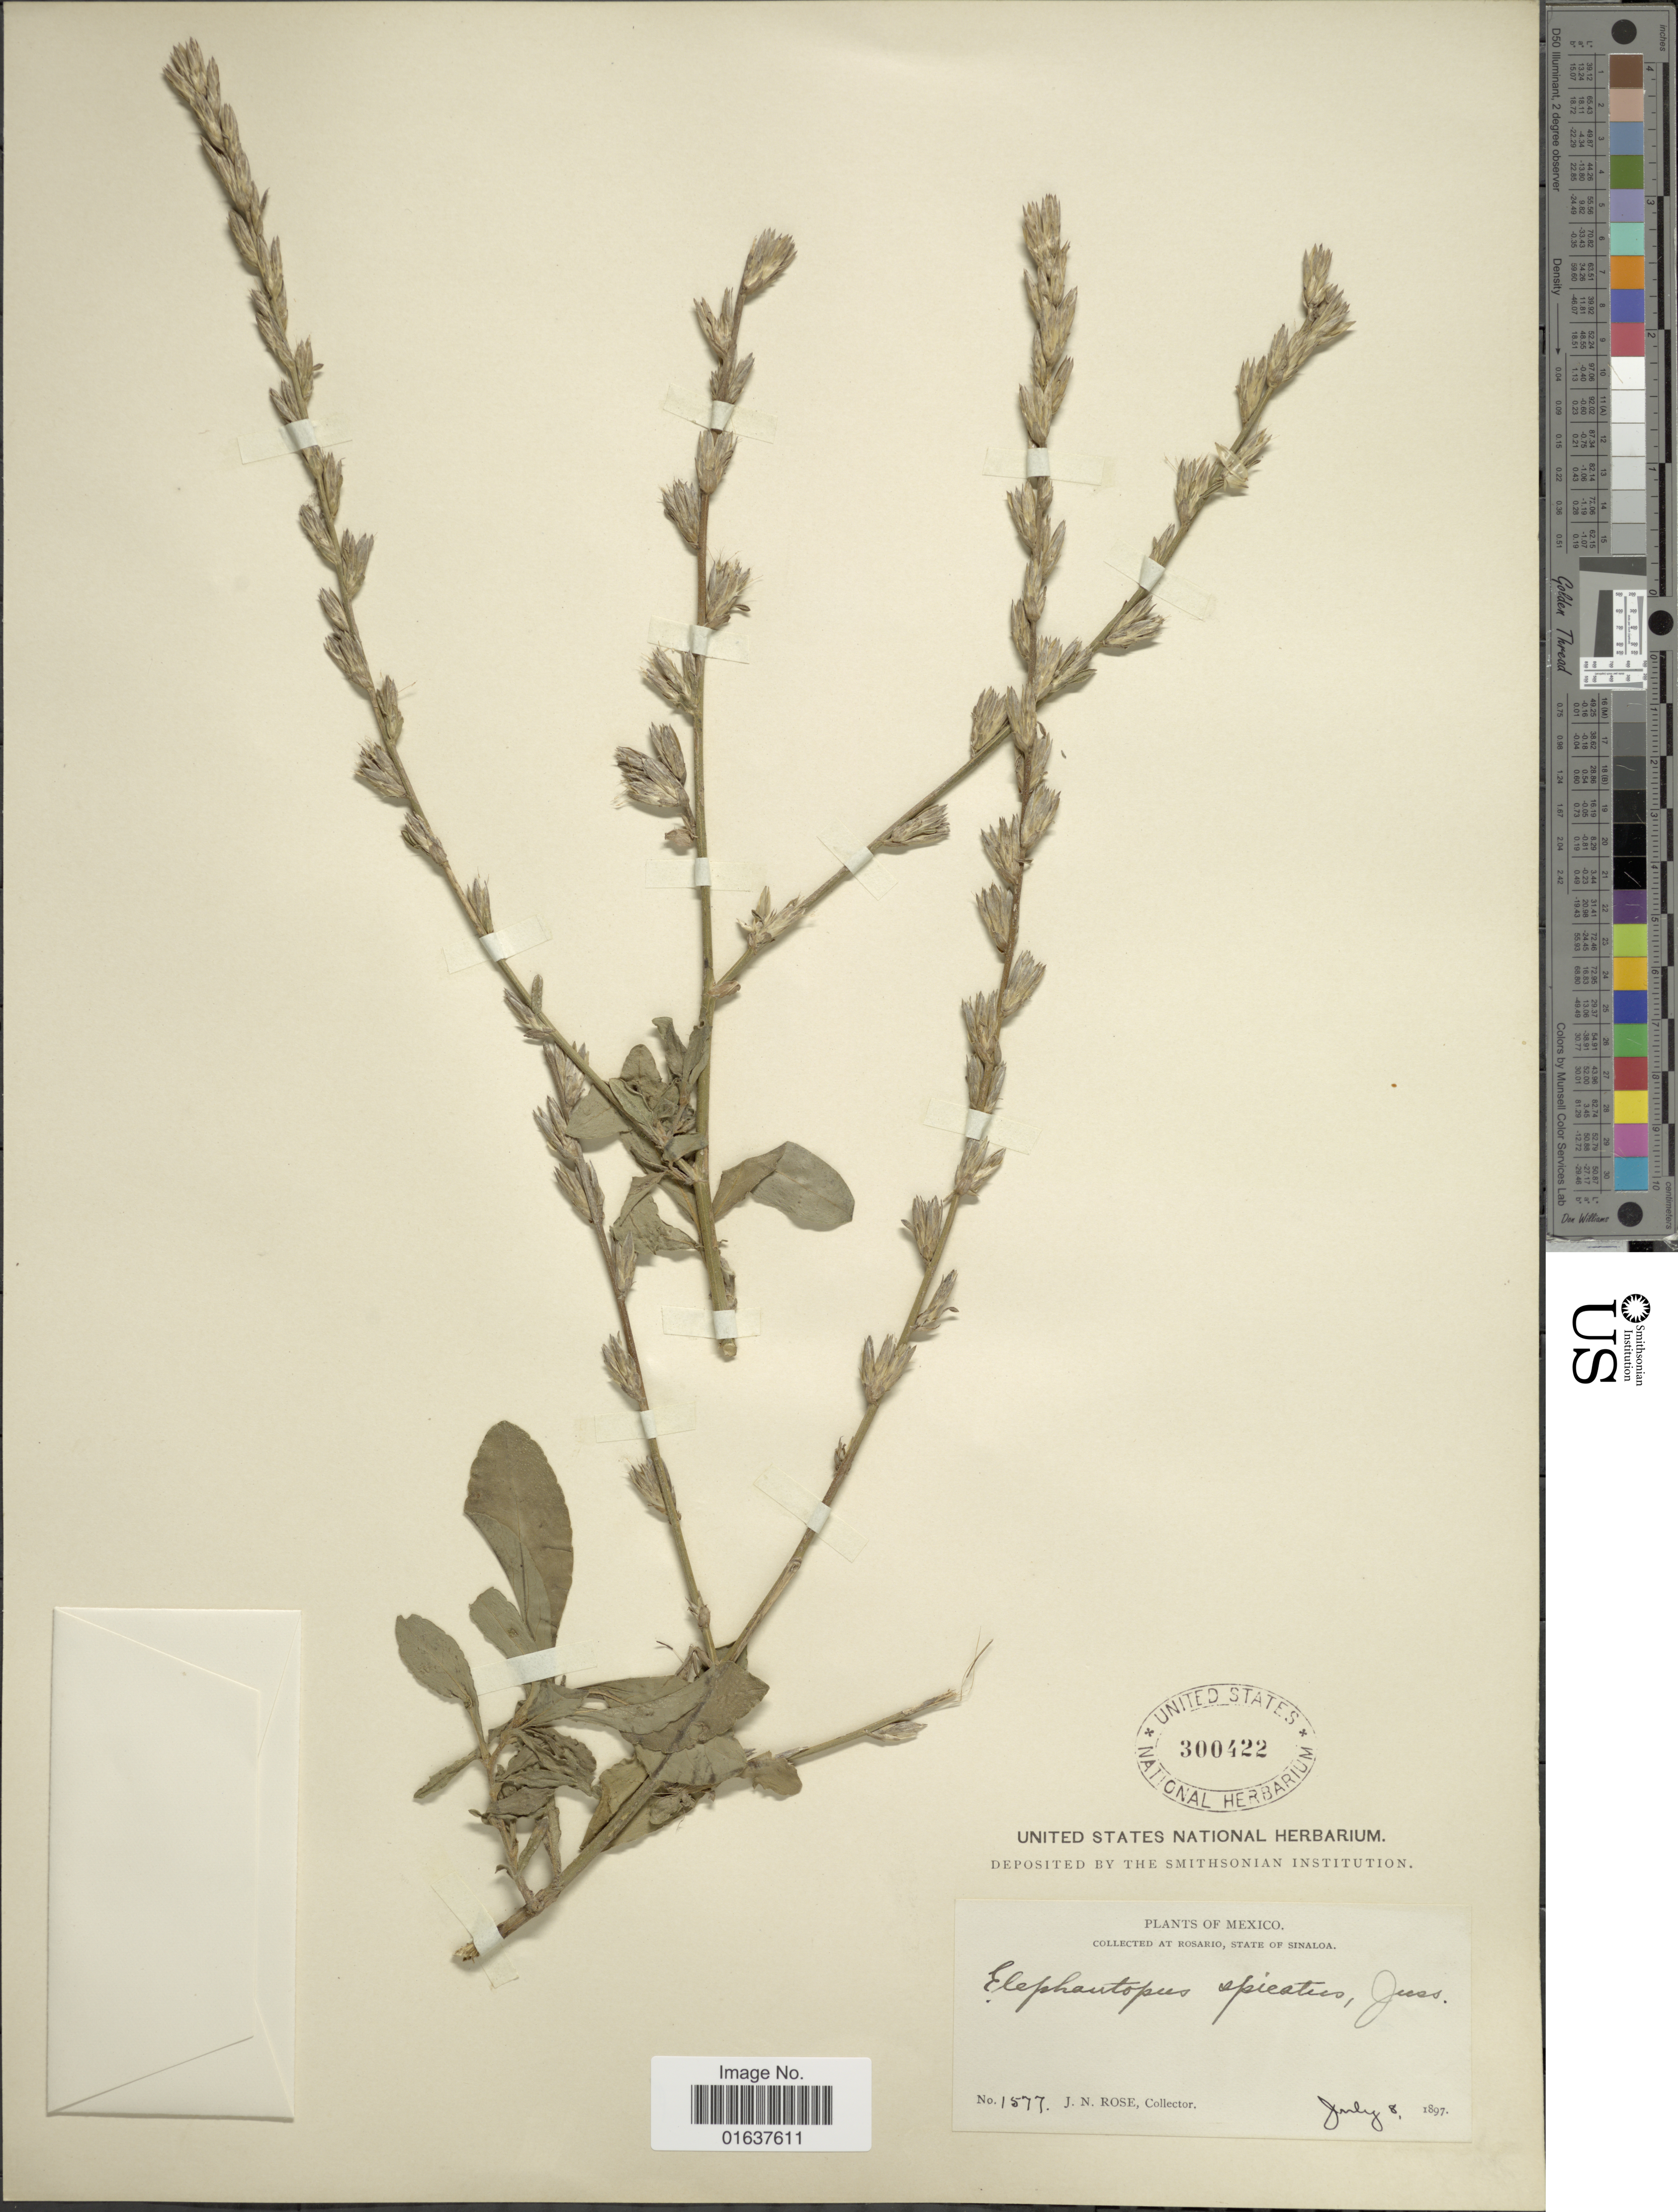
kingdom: Plantae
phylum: Tracheophyta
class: Magnoliopsida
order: Asterales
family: Asteraceae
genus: Pseudelephantopus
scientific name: Pseudelephantopus spicatus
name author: (Juss. ex Aubl.) C.F. Baker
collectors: J. N. Rose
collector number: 1577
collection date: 1897-07-08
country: Mexico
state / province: Sinaloa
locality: At Rosario, State of Sinaloa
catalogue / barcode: US 300422